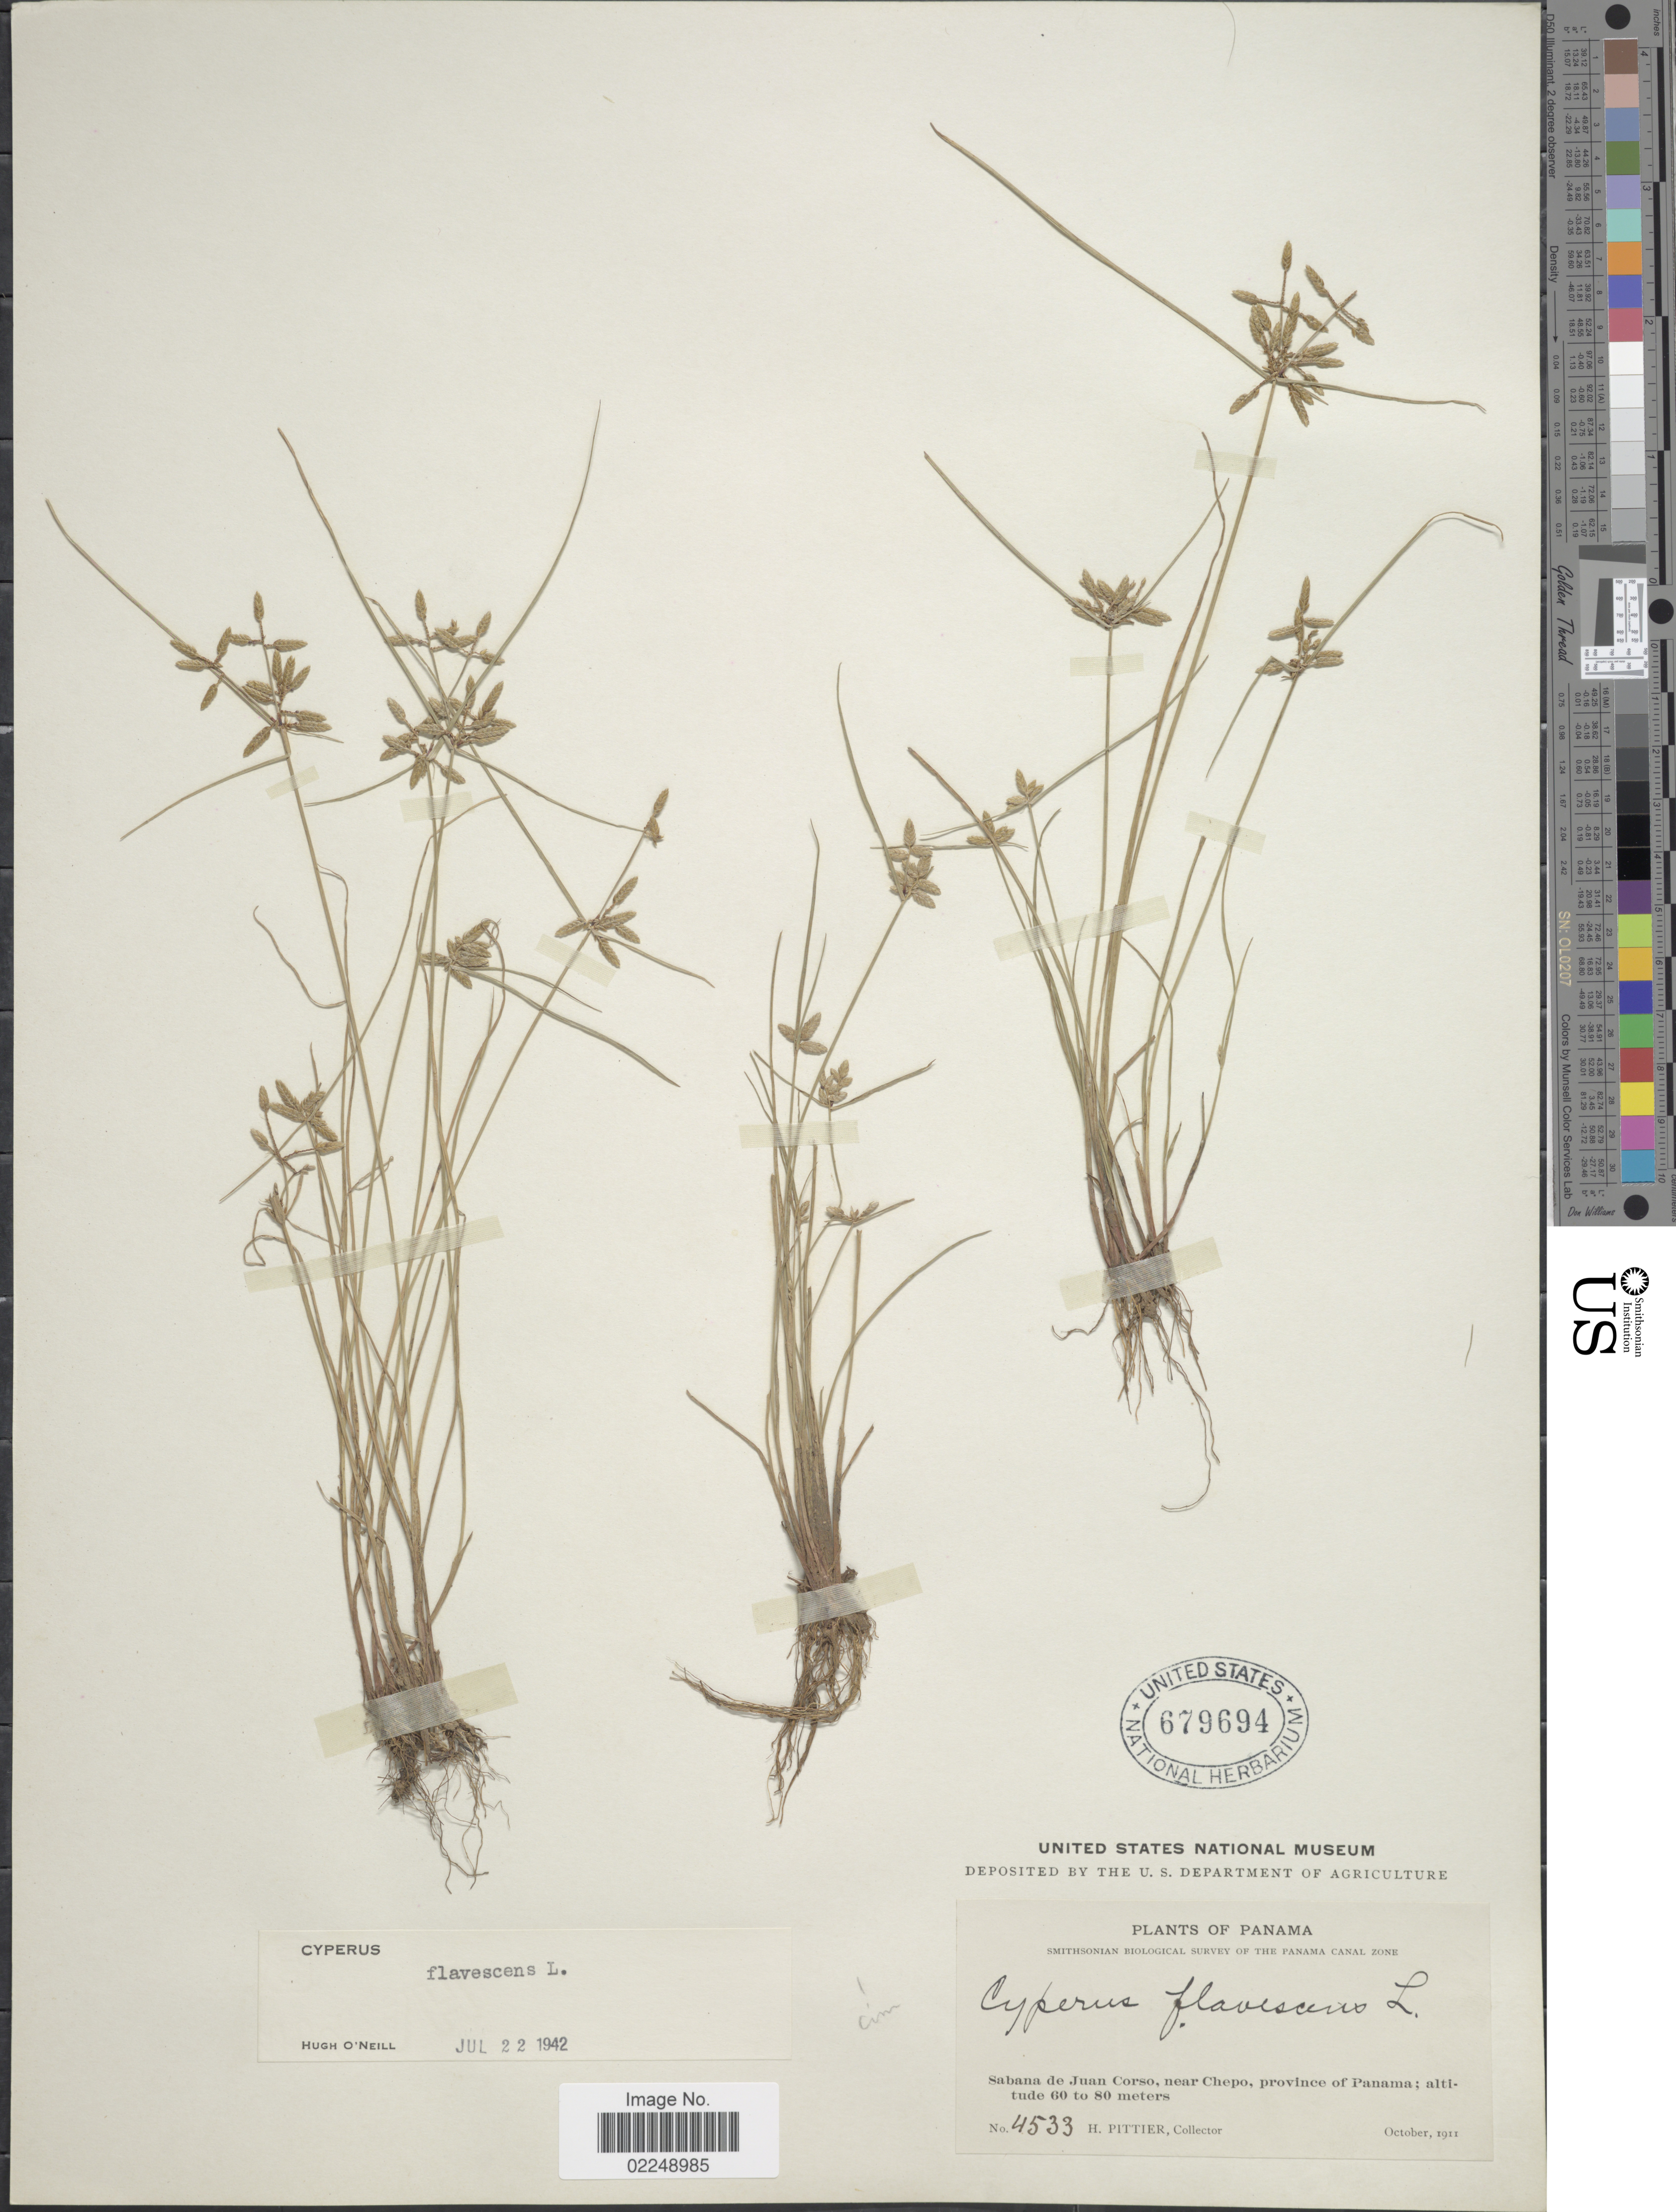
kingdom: Plantae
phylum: Tracheophyta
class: Liliopsida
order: Poales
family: Cyperaceae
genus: Cyperus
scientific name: Cyperus flavescens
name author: L.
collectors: H. F. Pittier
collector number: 4533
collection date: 1911-10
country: Panama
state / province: Panamá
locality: Sabana de Juan Corso, near Chepo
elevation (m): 60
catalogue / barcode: US 679694